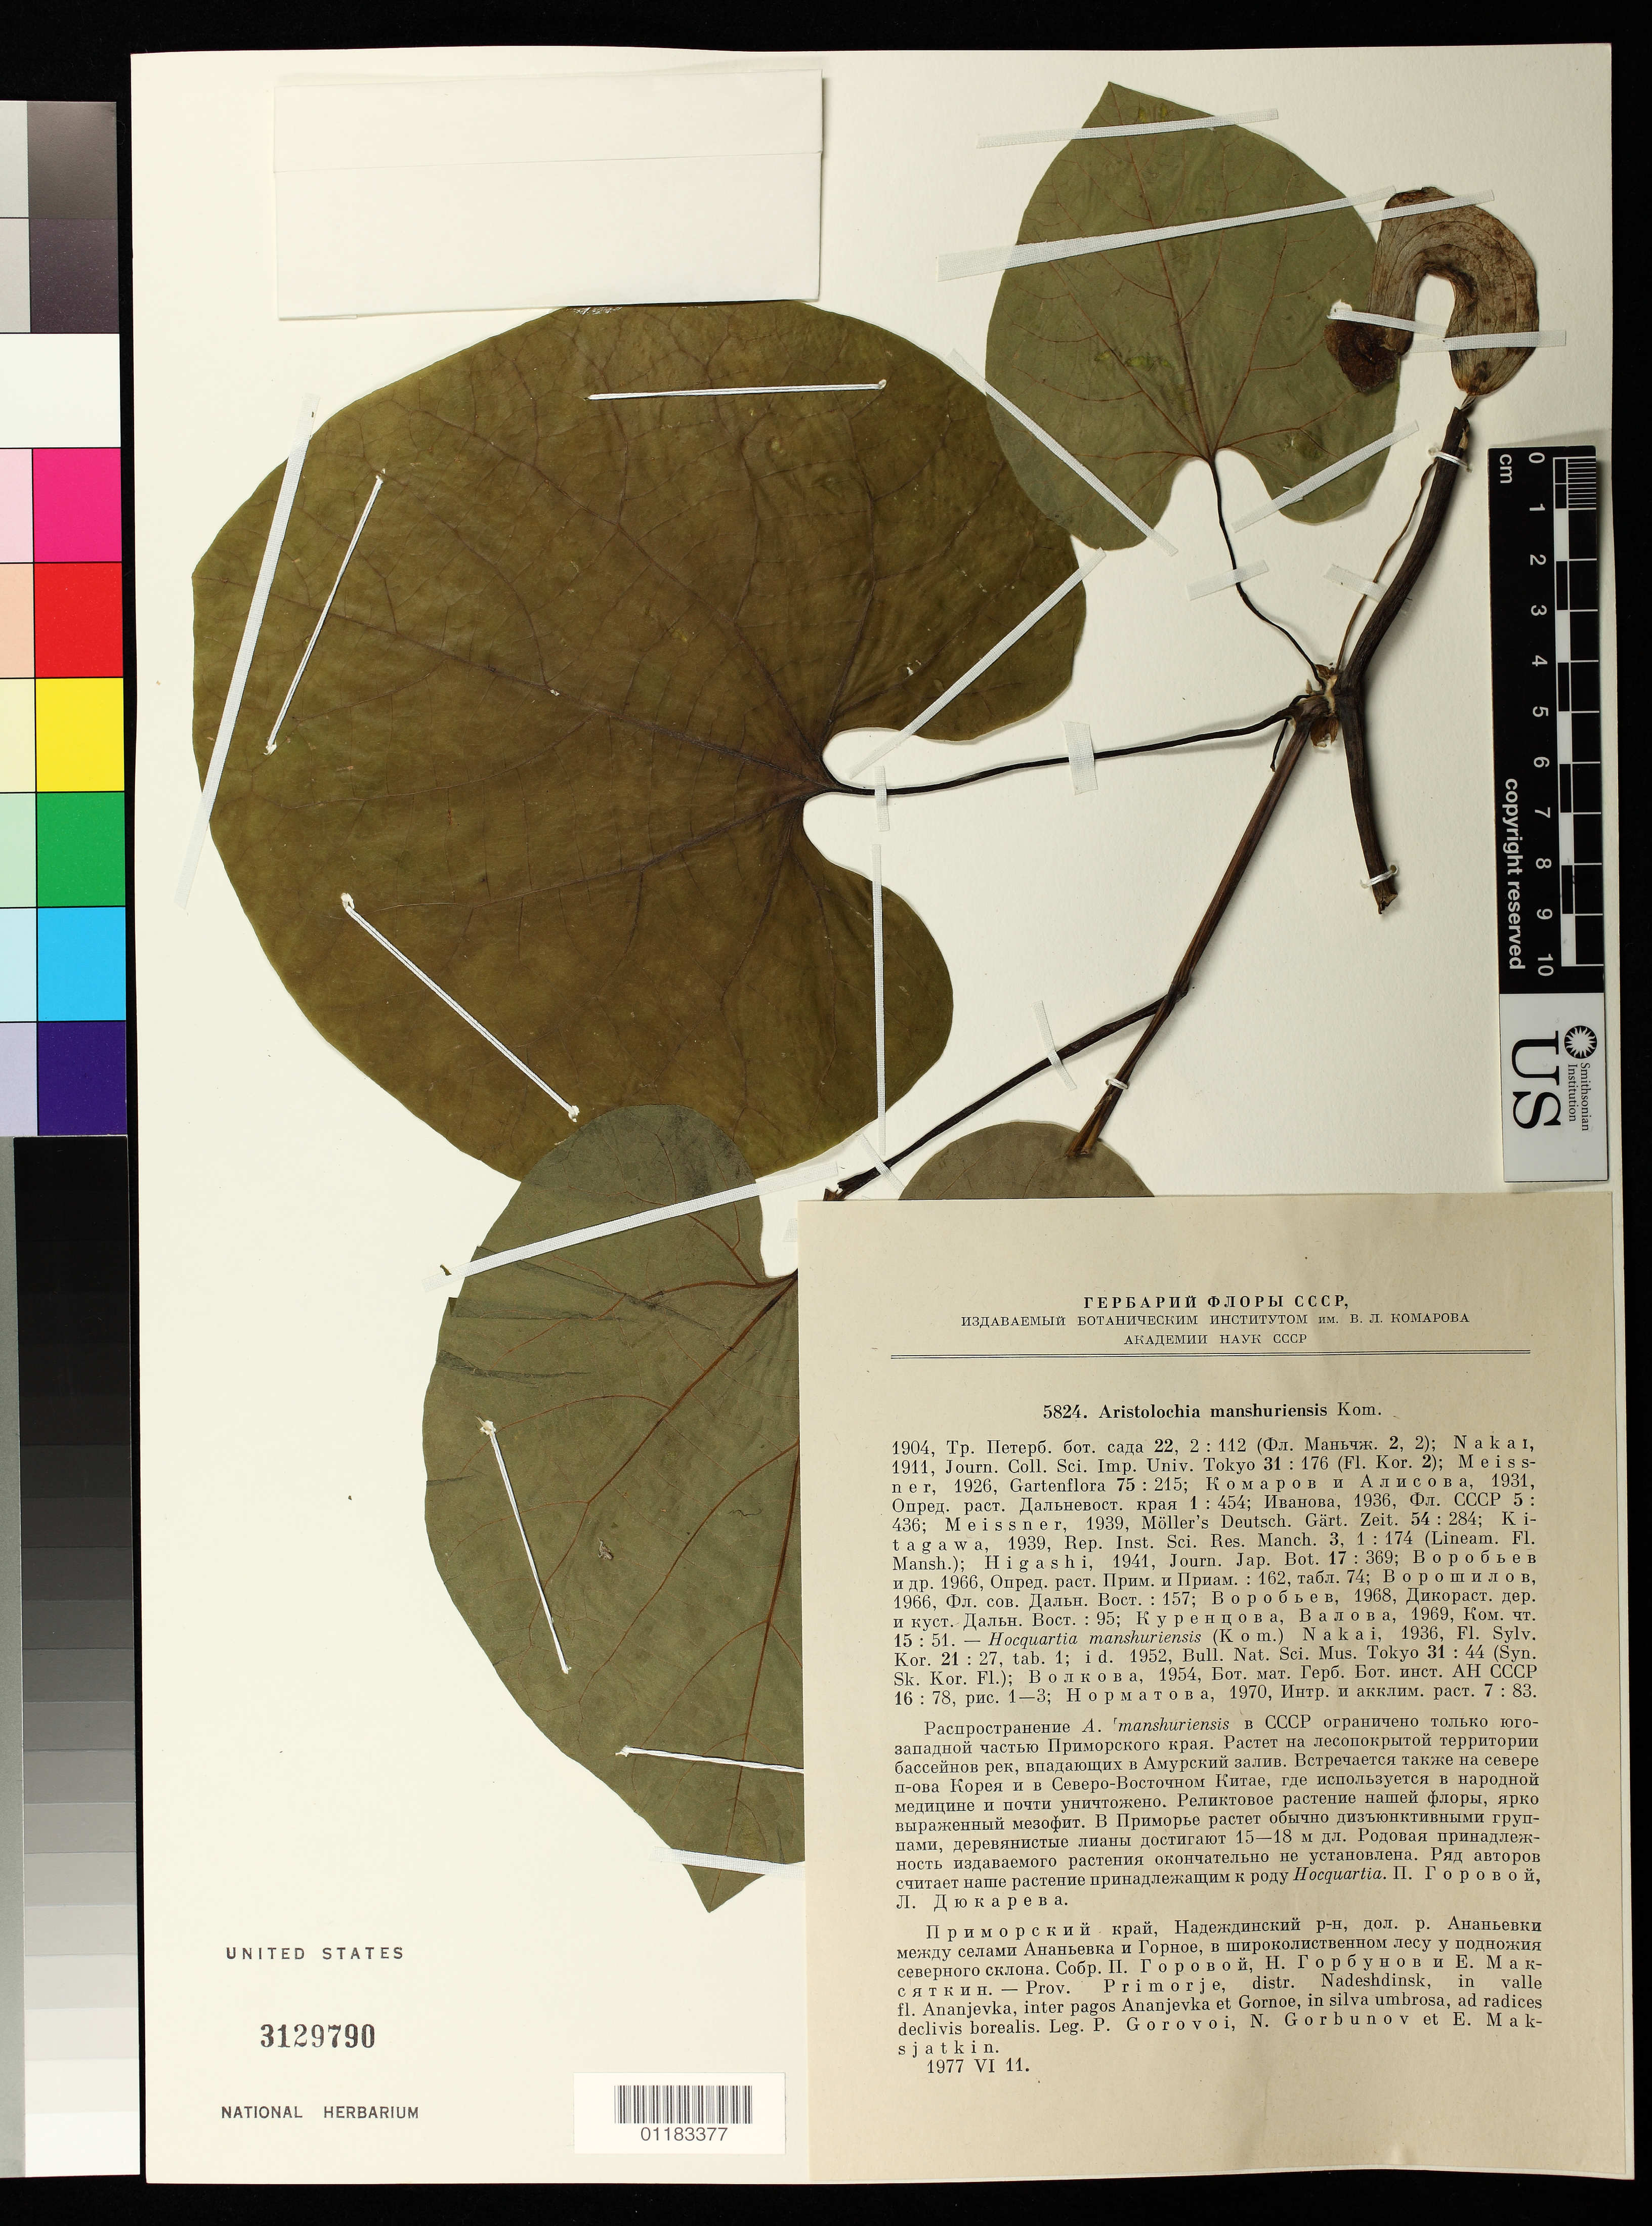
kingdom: Plantae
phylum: Tracheophyta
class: Magnoliopsida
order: Piperales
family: Aristolochiaceae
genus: Aristolochia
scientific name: Aristolochia manshuriensis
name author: Kom.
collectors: P. Gorovoi, N. Gorbunov & E. Maksjatkin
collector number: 5824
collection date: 1977-06-11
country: Russian Federation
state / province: Primorsky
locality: Prov. Primorje, distr. Nadeshdinsk, in valle Fl. Ananjevka, inter pagos Anajevka et Gornoe.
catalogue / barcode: US 3129790